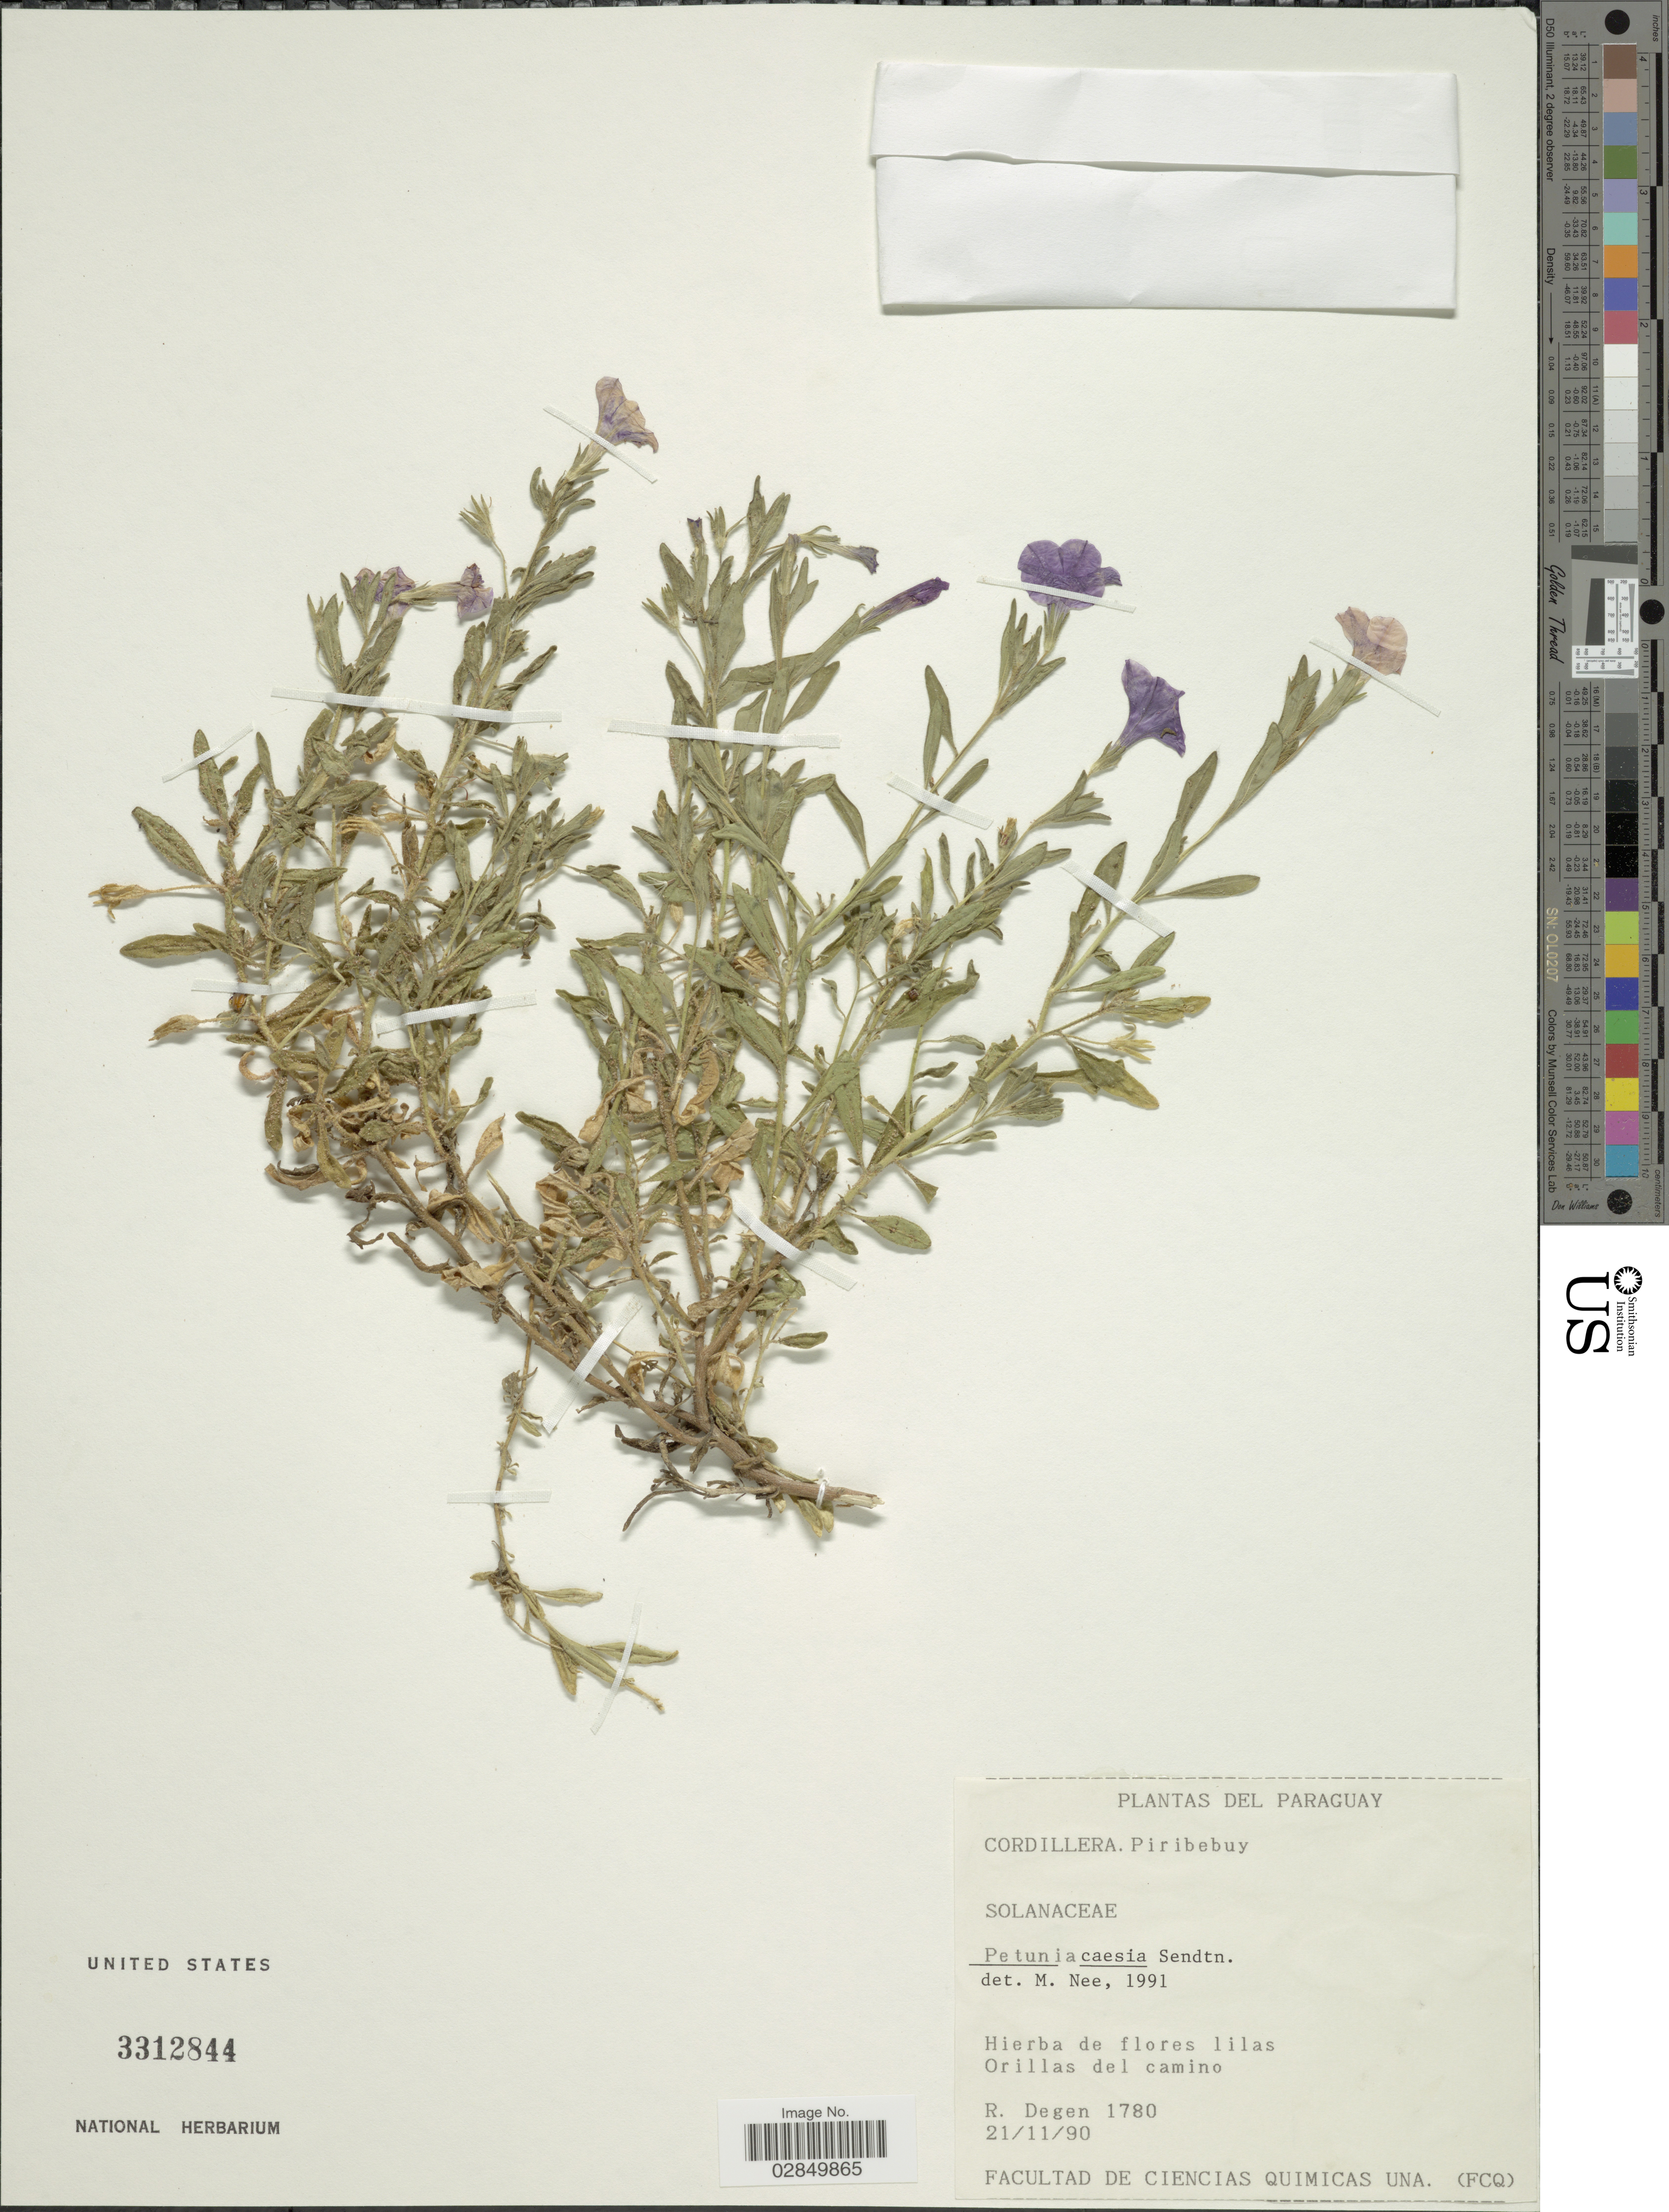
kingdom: Plantae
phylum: Tracheophyta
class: Magnoliopsida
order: Solanales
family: Solanaceae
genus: Calibrachoa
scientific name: Calibrachoa caesia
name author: (Sendtn.) Wijsman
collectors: R. Degen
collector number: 1780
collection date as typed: Transcribed d/m/y: 21/11/90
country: Paraguay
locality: Cordillera, Piribebuy.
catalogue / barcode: US 3312844